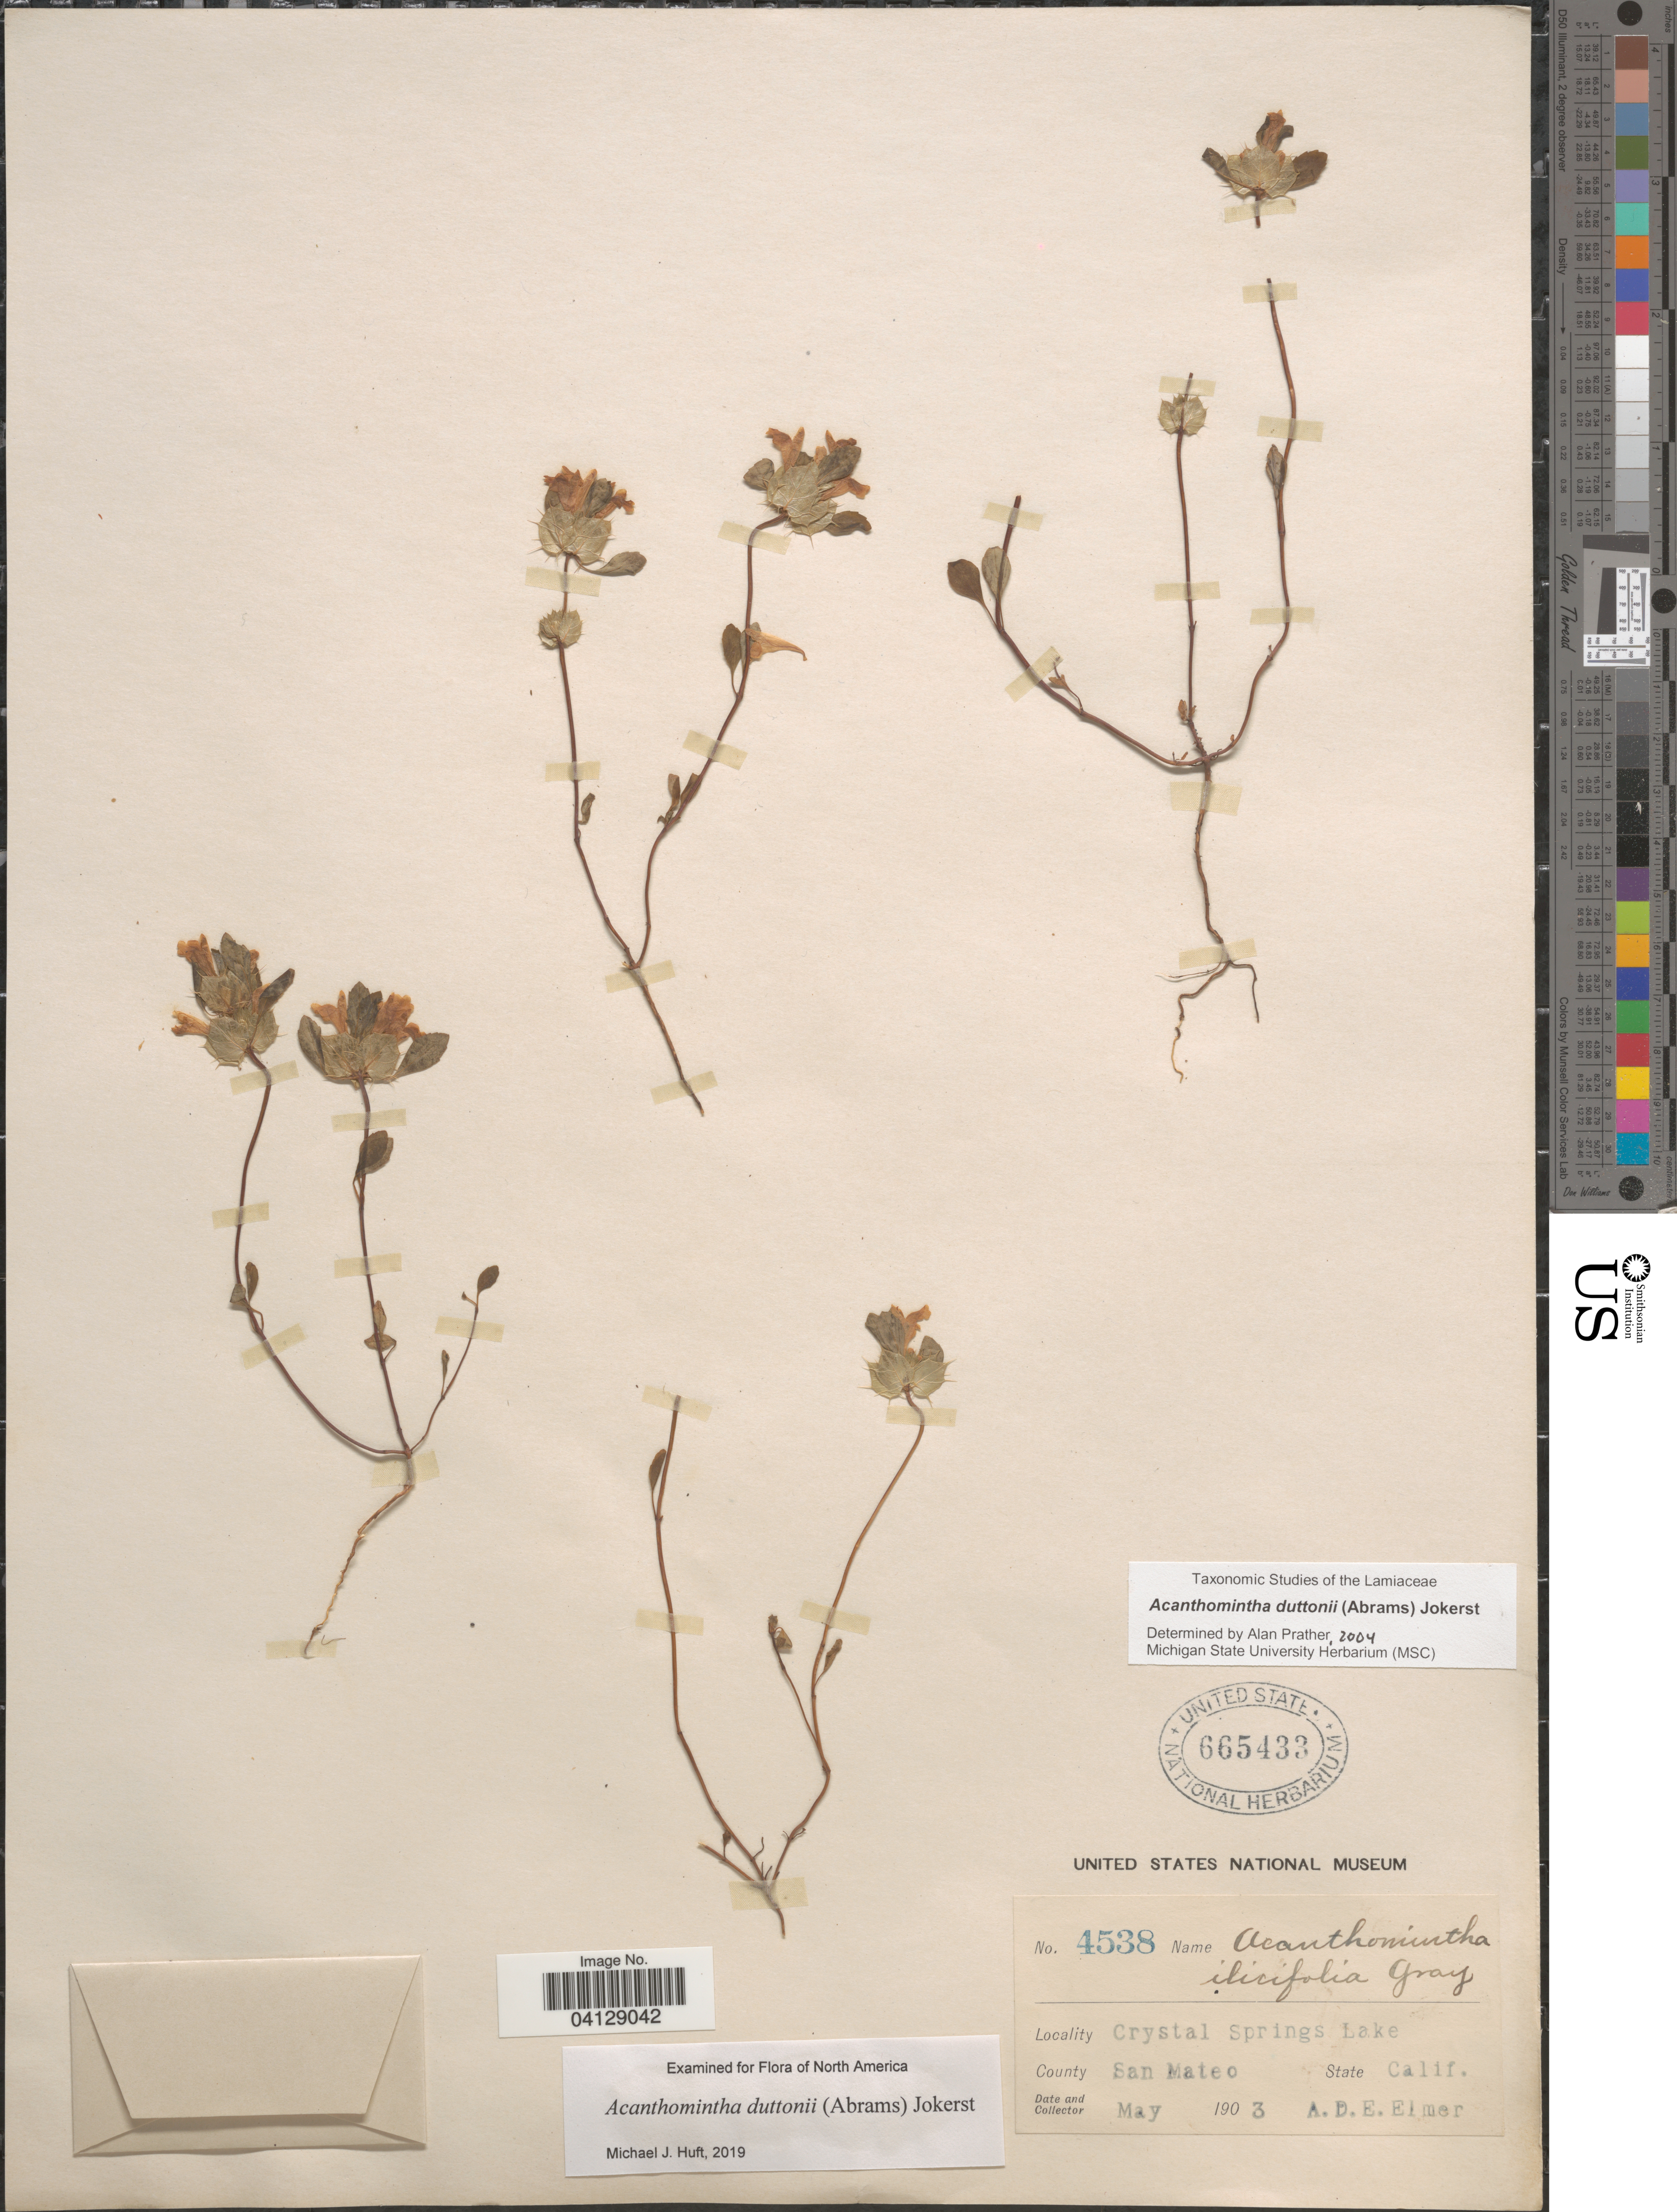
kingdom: Plantae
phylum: Tracheophyta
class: Magnoliopsida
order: Lamiales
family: Lamiaceae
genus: Acanthomintha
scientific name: Acanthomintha duttonii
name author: (Abrams) Jokerst.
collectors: A. D. E. Elmer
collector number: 4538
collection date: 1903-05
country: United States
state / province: California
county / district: San Mateo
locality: Crystal Springs Lake. County San Mateo.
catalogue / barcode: US 665433